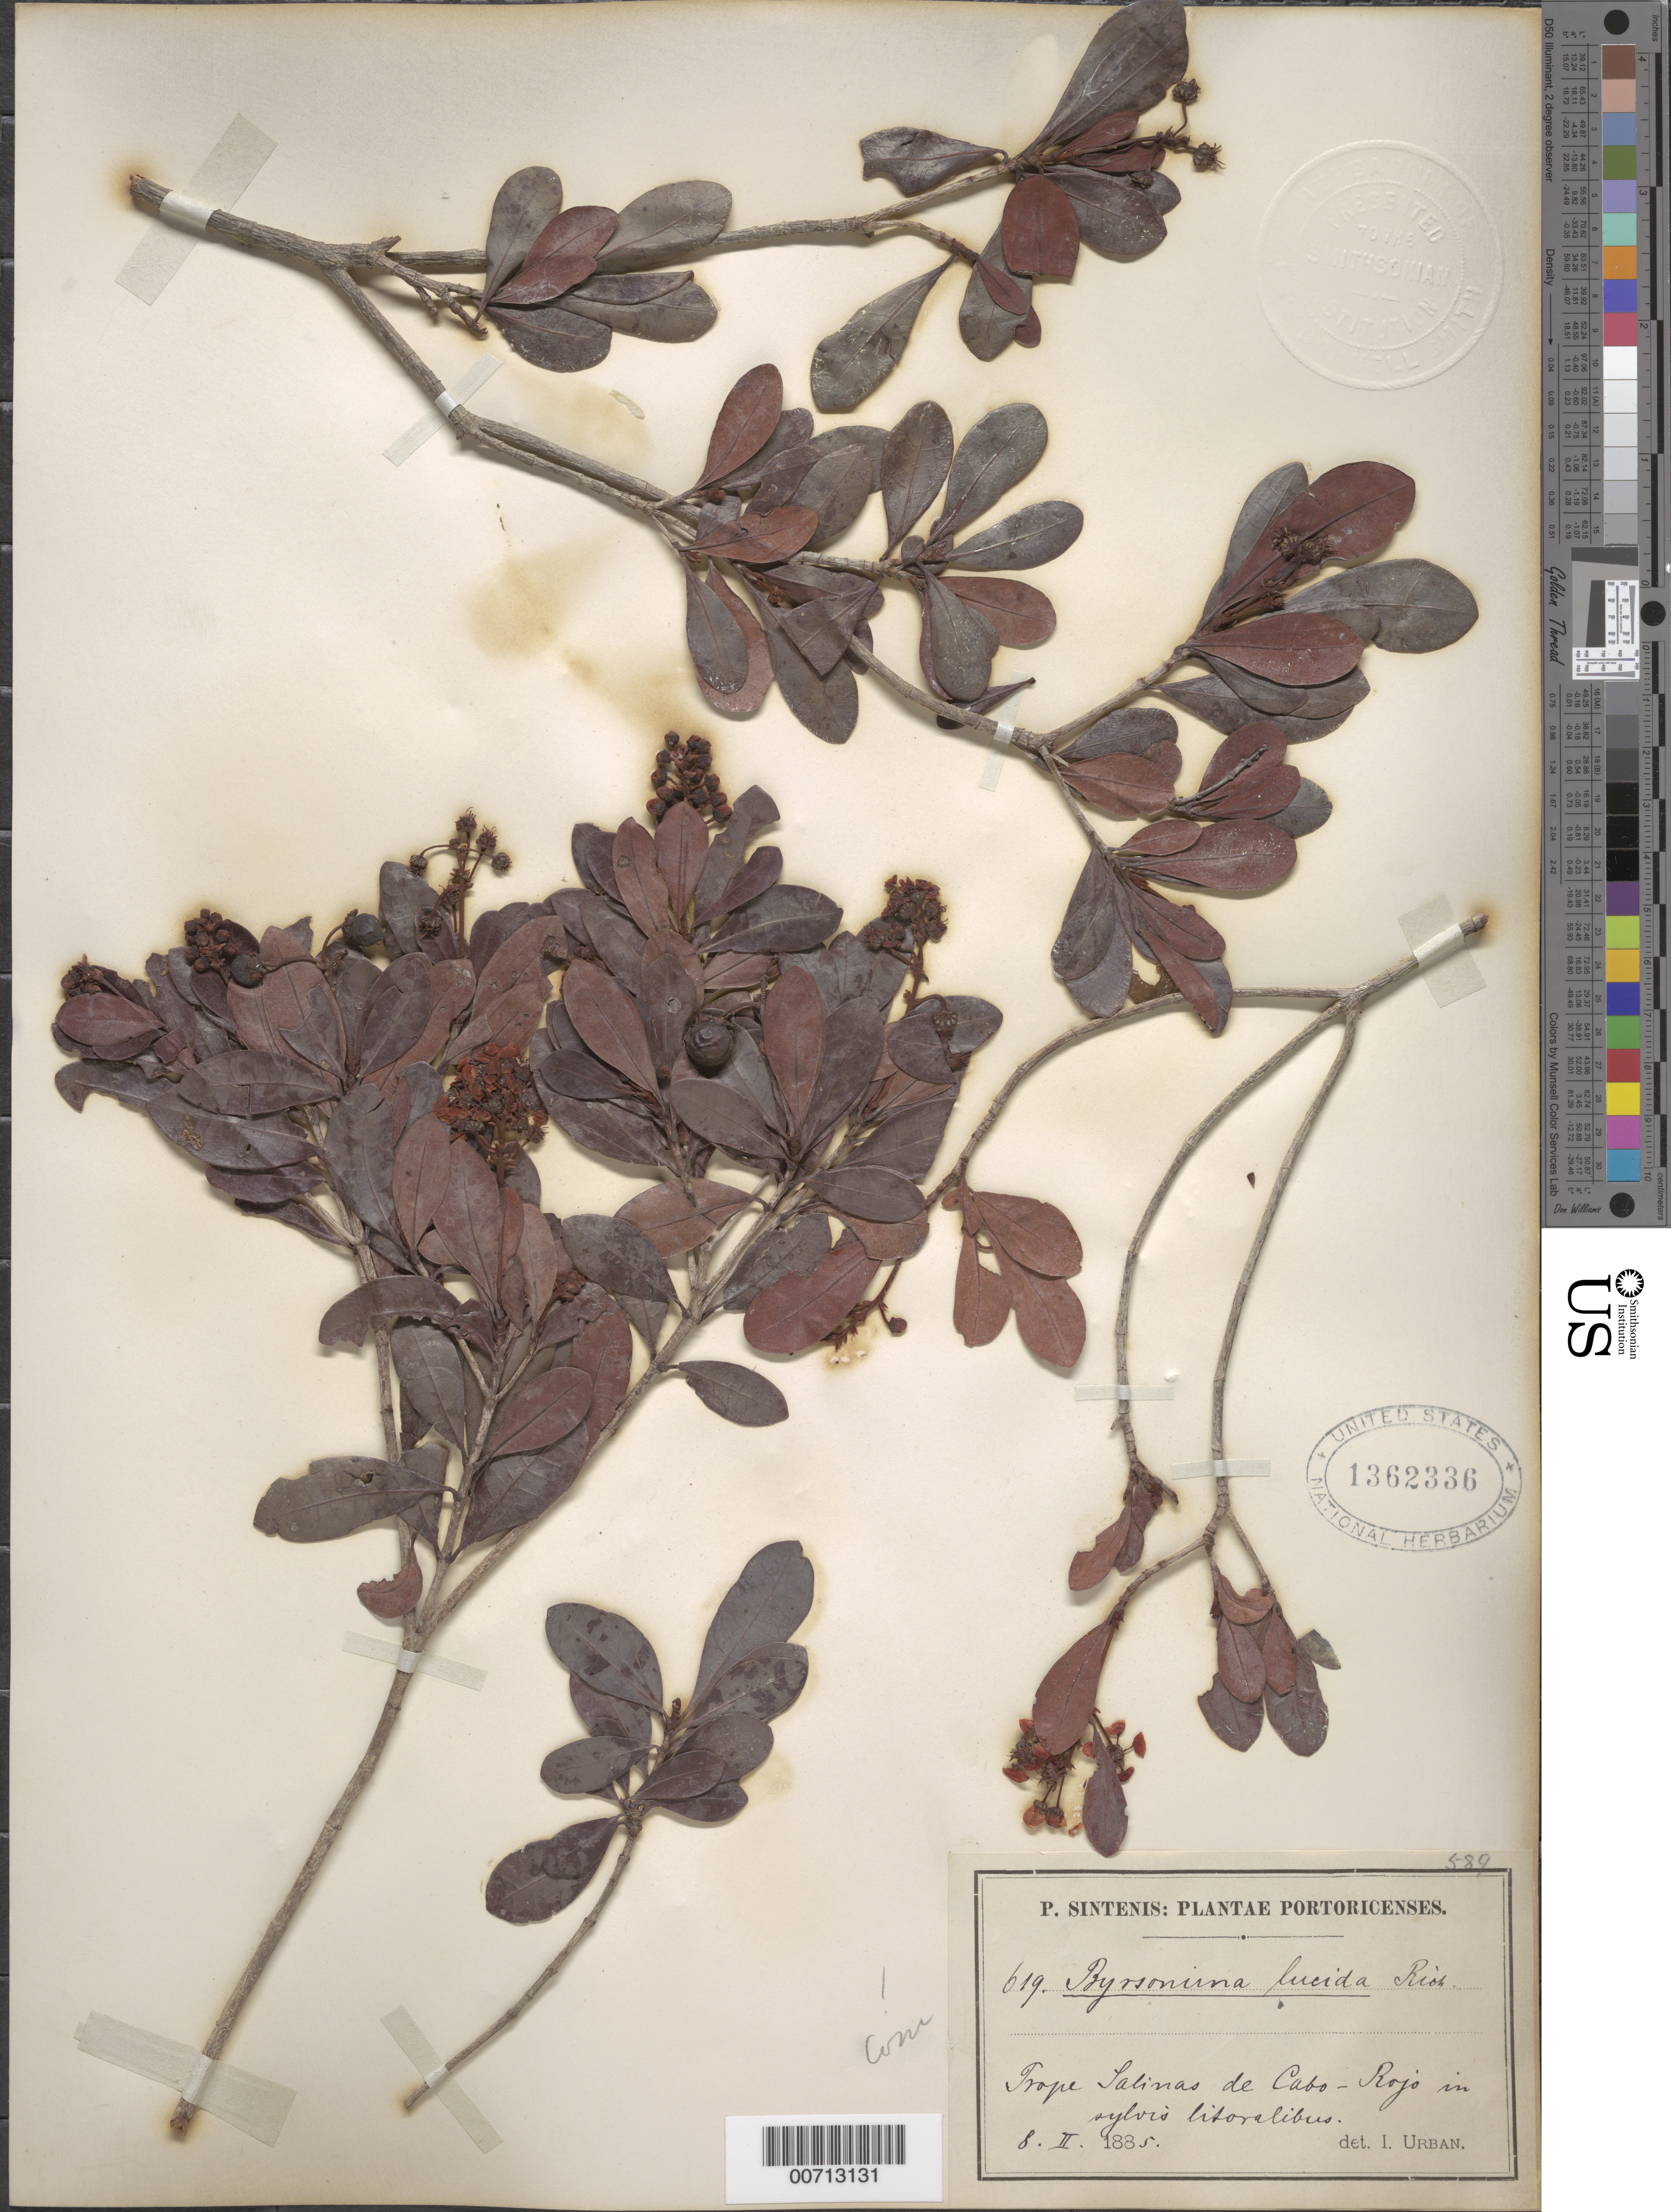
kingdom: Plantae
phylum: Tracheophyta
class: Magnoliopsida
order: Malpighiales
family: Malpighiaceae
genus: Byrsonima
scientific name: Byrsonima lucida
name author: (Mill.) DC.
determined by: Urban, Ignatz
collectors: P. Sintenis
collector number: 619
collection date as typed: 08 Feb 1885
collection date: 1885-02-08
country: Puerto Rico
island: Greater Antilles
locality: Cabo-Rojo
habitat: Prope Salinas, in sylvis litoralibus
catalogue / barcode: US 1362336